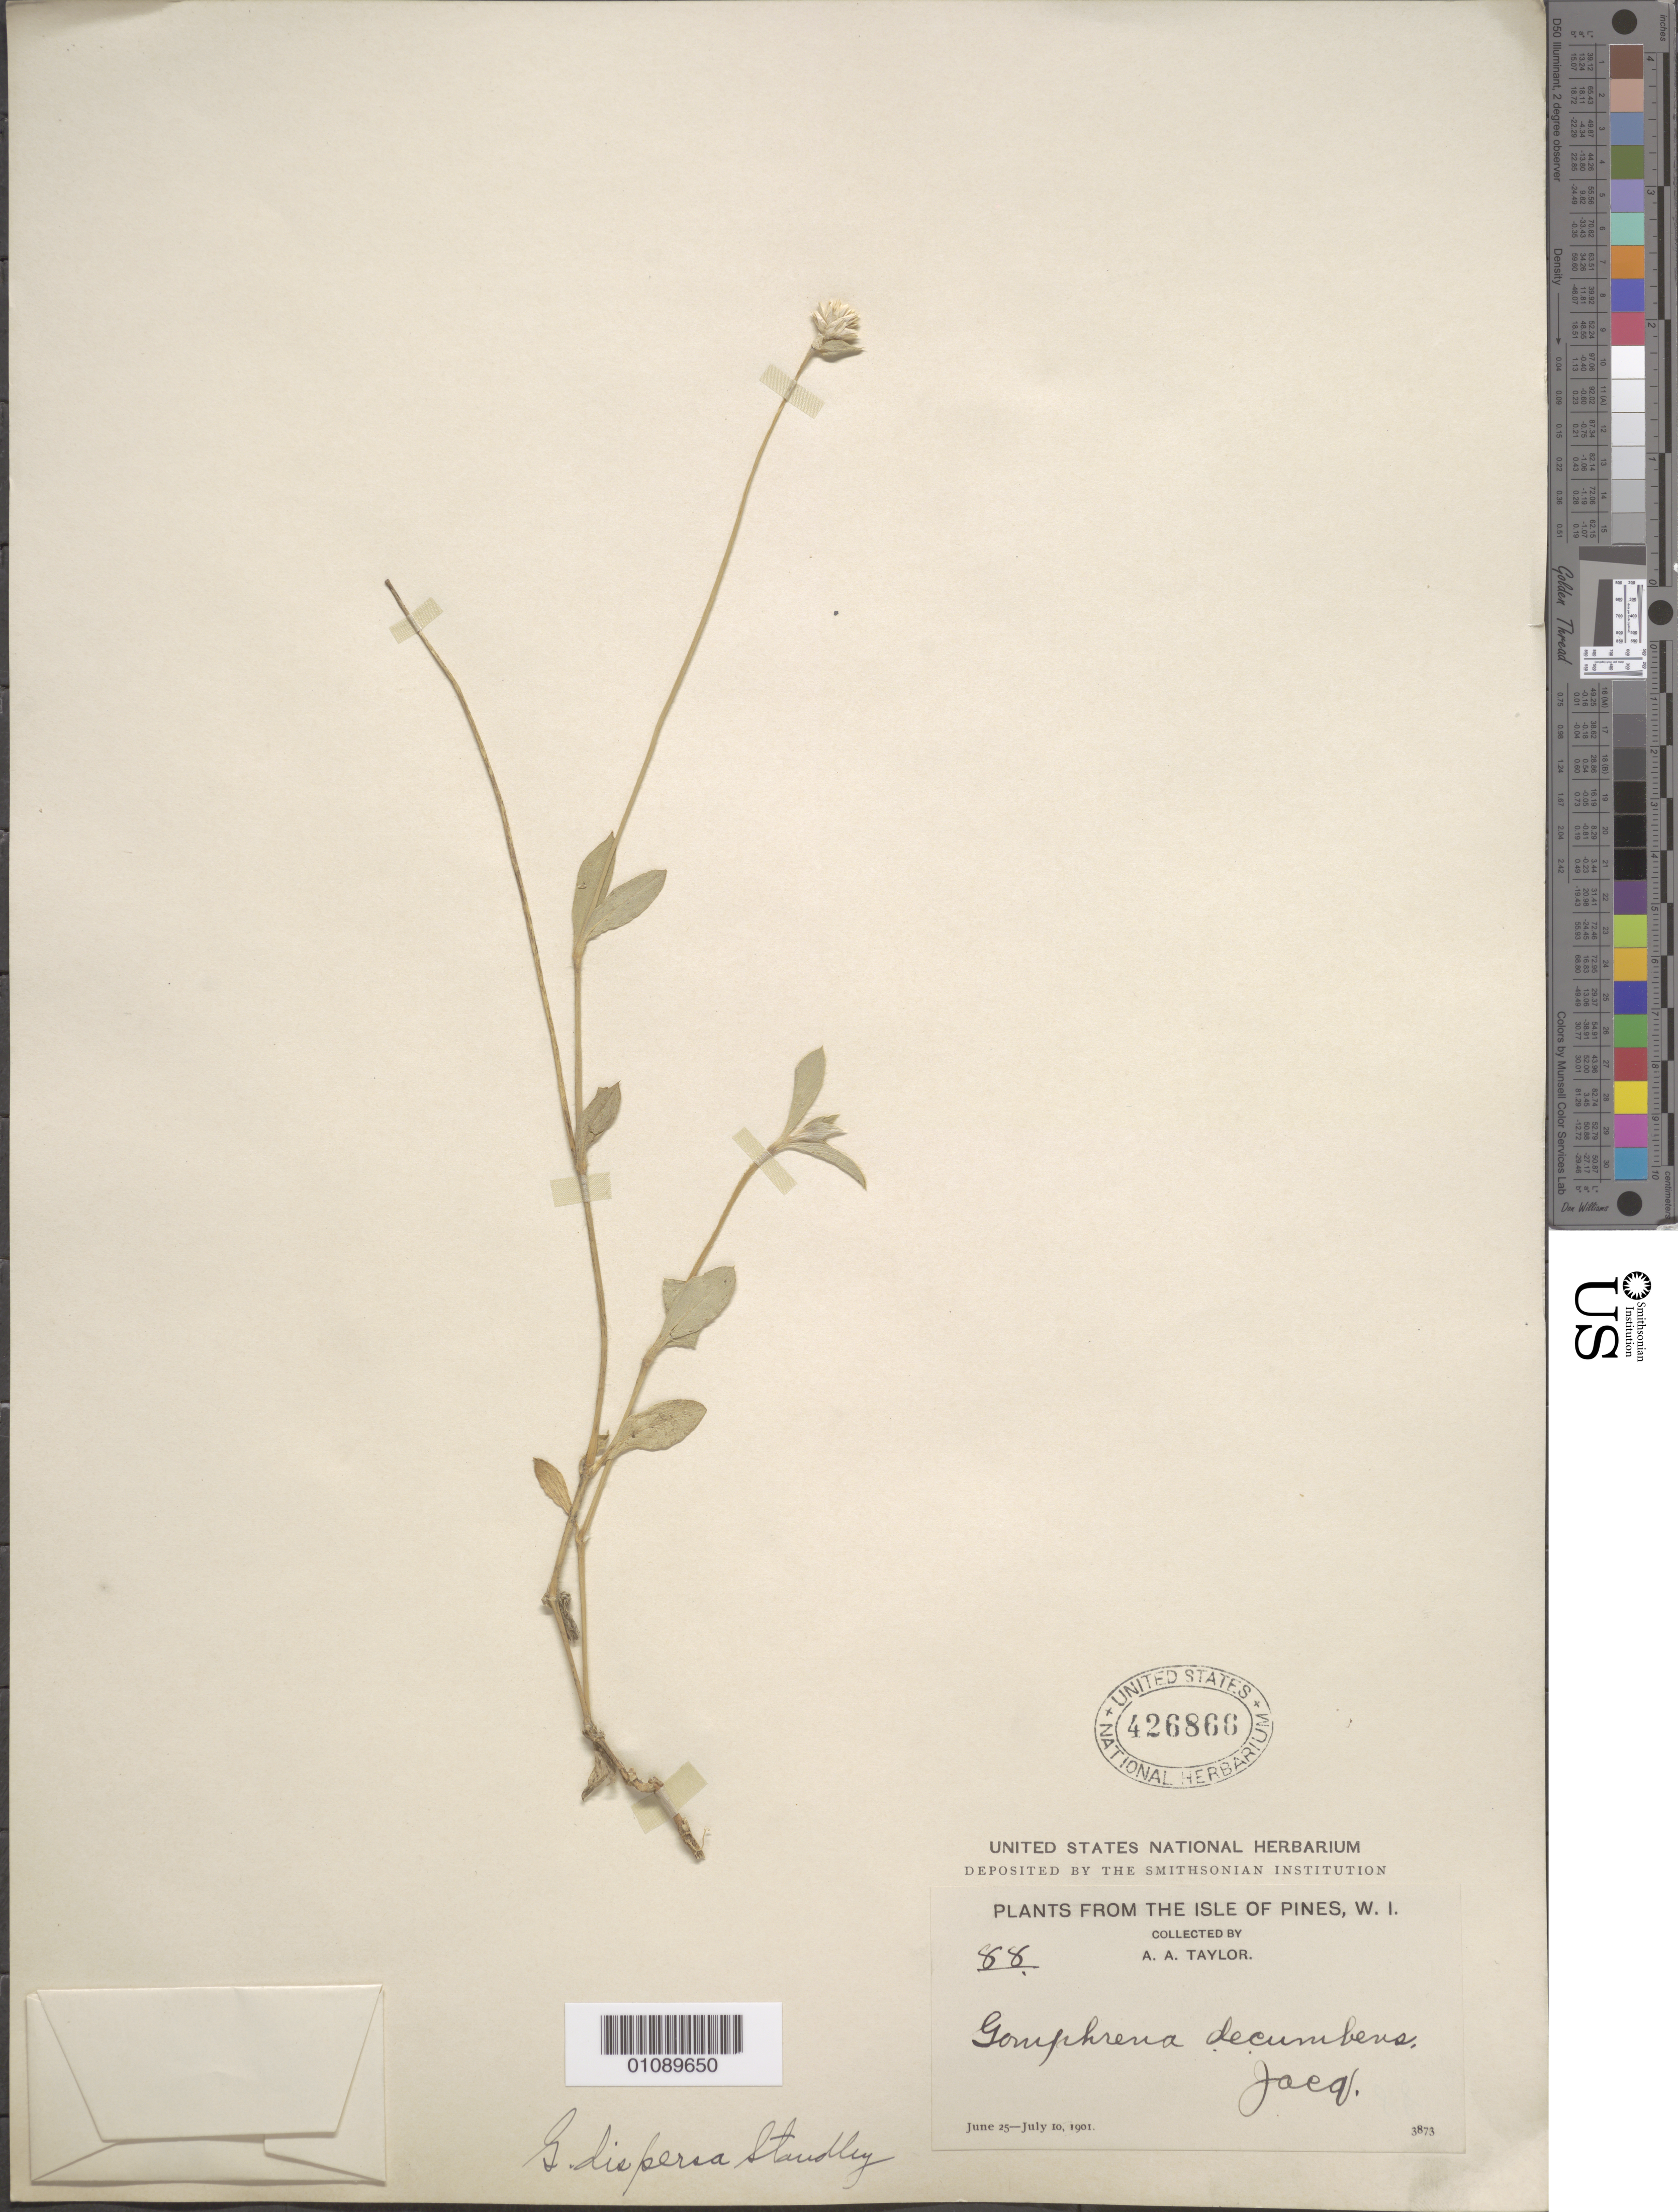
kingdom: Plantae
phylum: Tracheophyta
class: Magnoliopsida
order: Caryophyllales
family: Amaranthaceae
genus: Gomphrena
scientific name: Gomphrena dispersa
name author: Standl.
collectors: A. A. Taylor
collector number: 88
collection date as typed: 25 Jun 1901 to 10 Jul 1901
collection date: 1901-06-25/1901-07-10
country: Cuba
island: Isla de la Juventud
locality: Isle of Pines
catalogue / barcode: US 426866